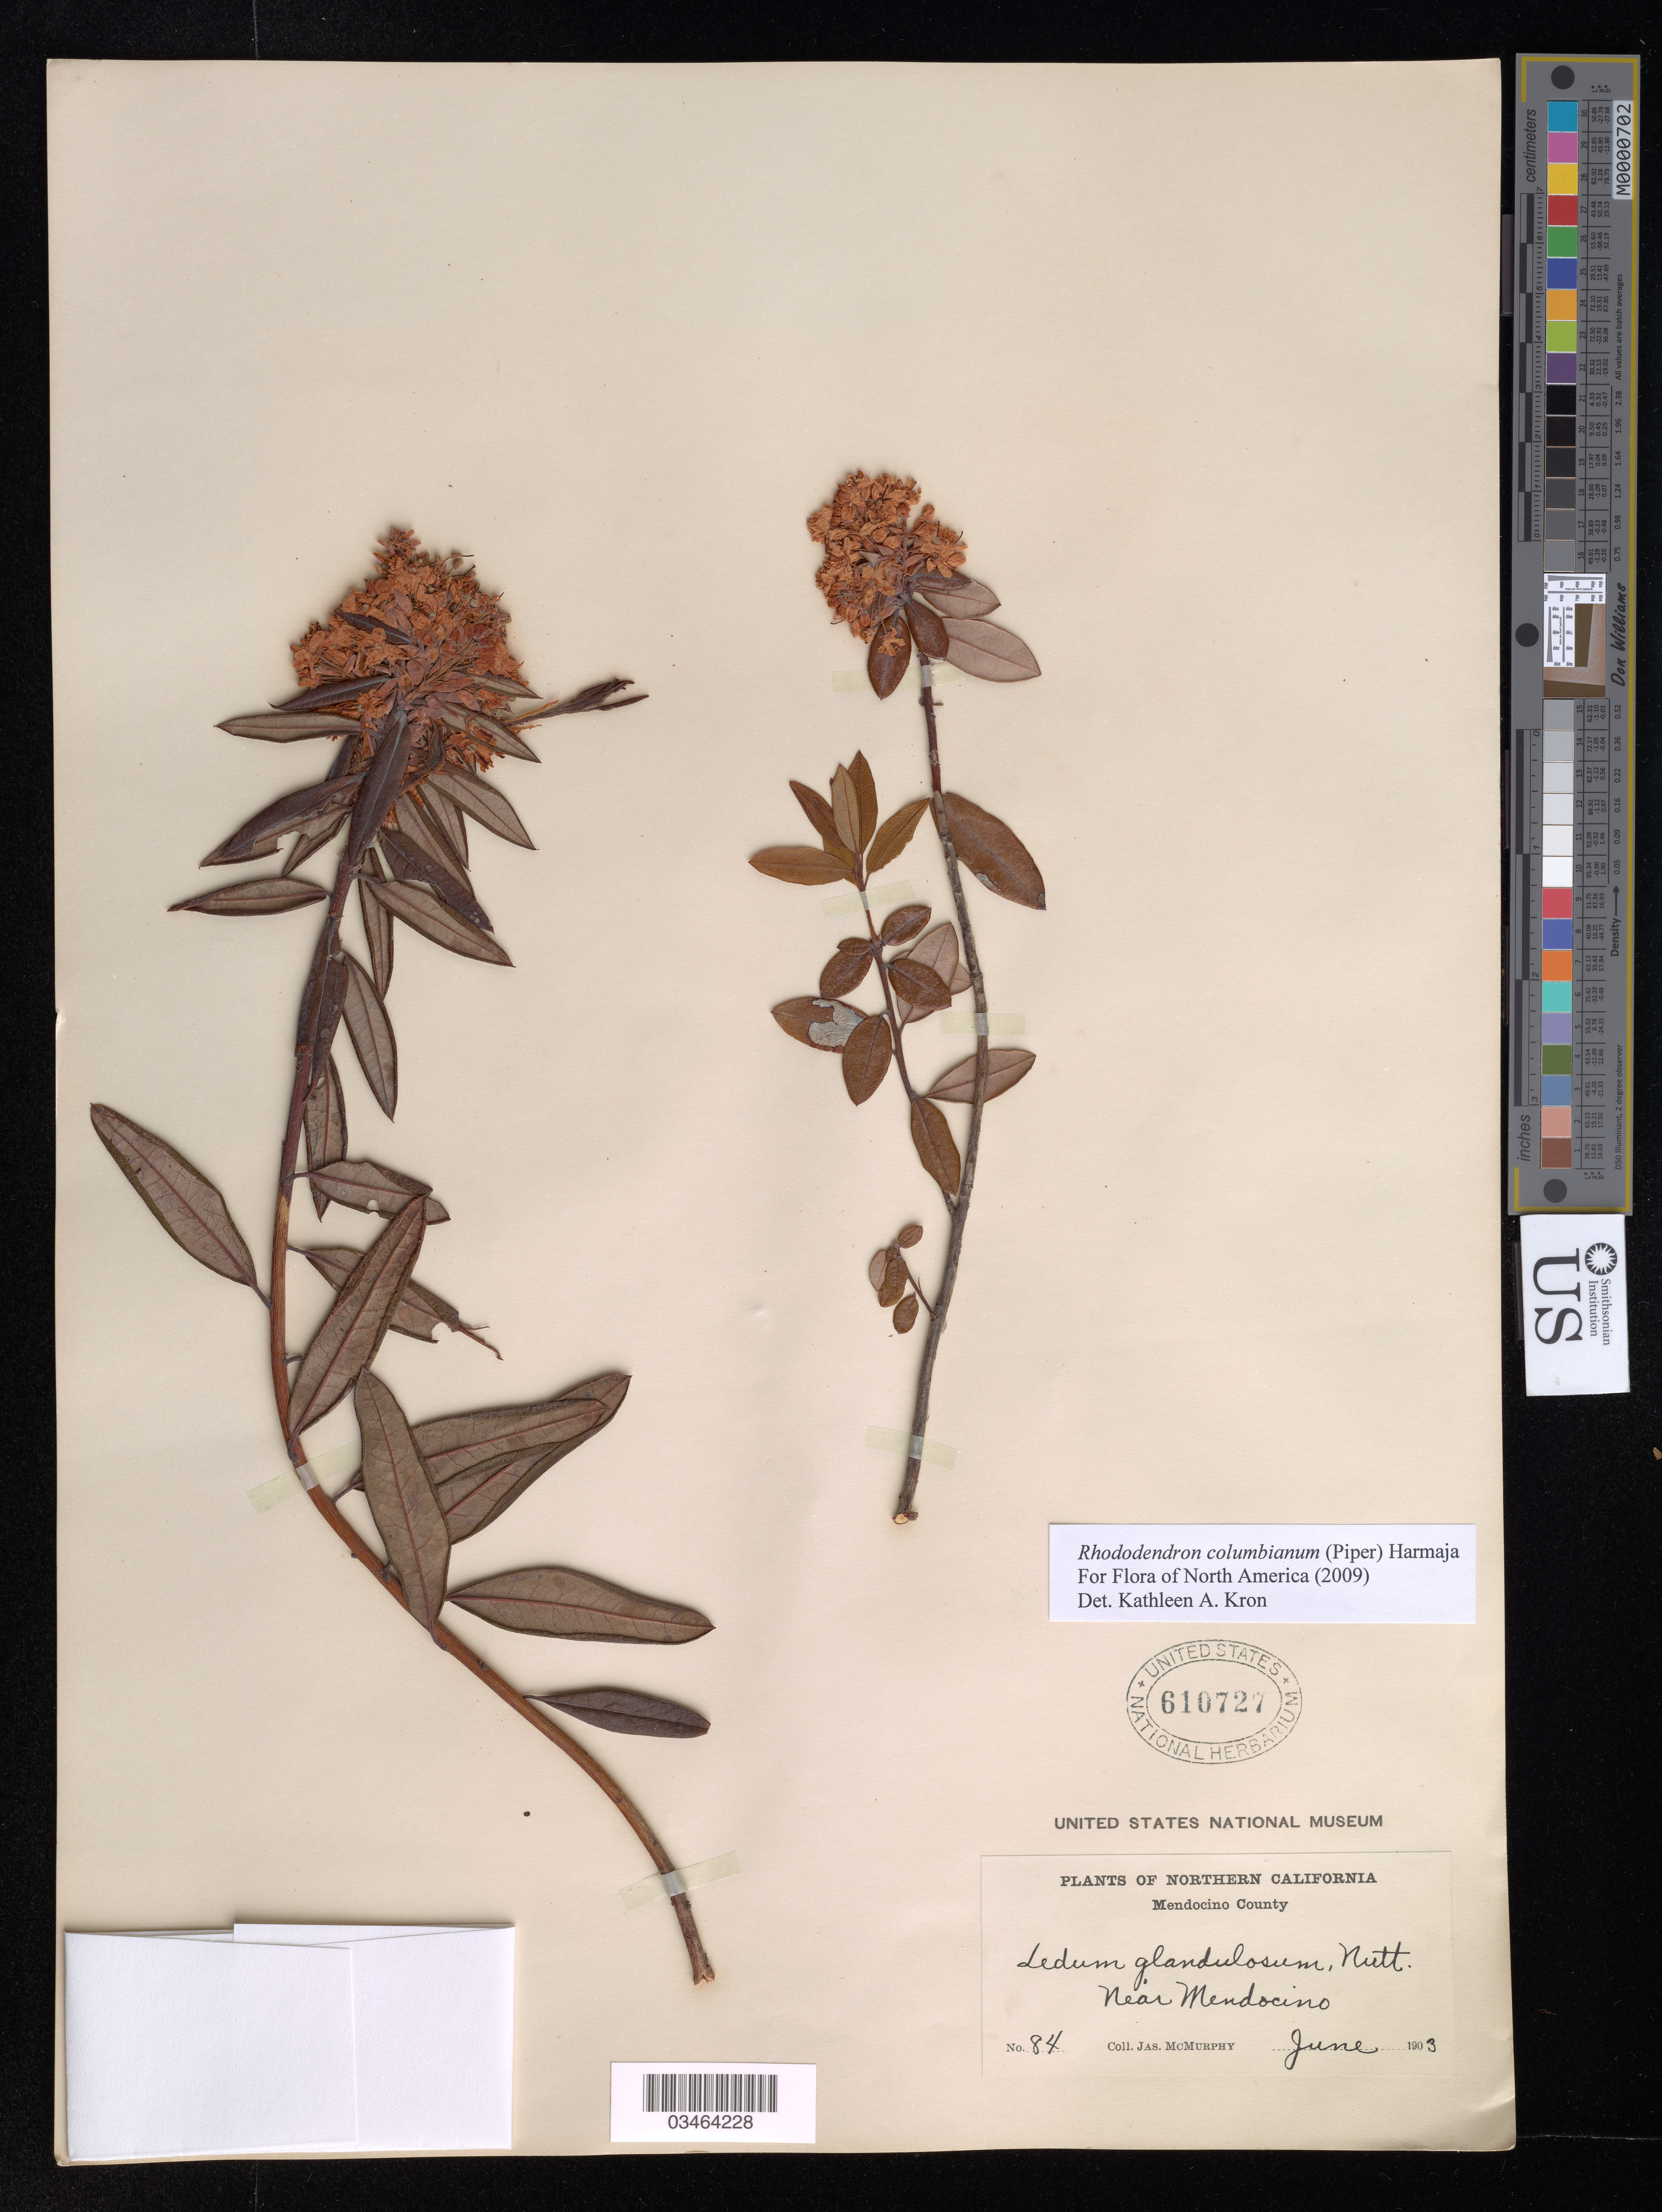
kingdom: Plantae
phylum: Tracheophyta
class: Magnoliopsida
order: Ericales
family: Ericaceae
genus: Rhododendron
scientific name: Rhododendron columbianum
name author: (Piper) Harmaja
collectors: J. McMurphy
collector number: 84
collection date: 1903-06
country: United States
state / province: California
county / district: Mendocino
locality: Northern California. Mendocino County. Near Mendocino.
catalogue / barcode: US 610727